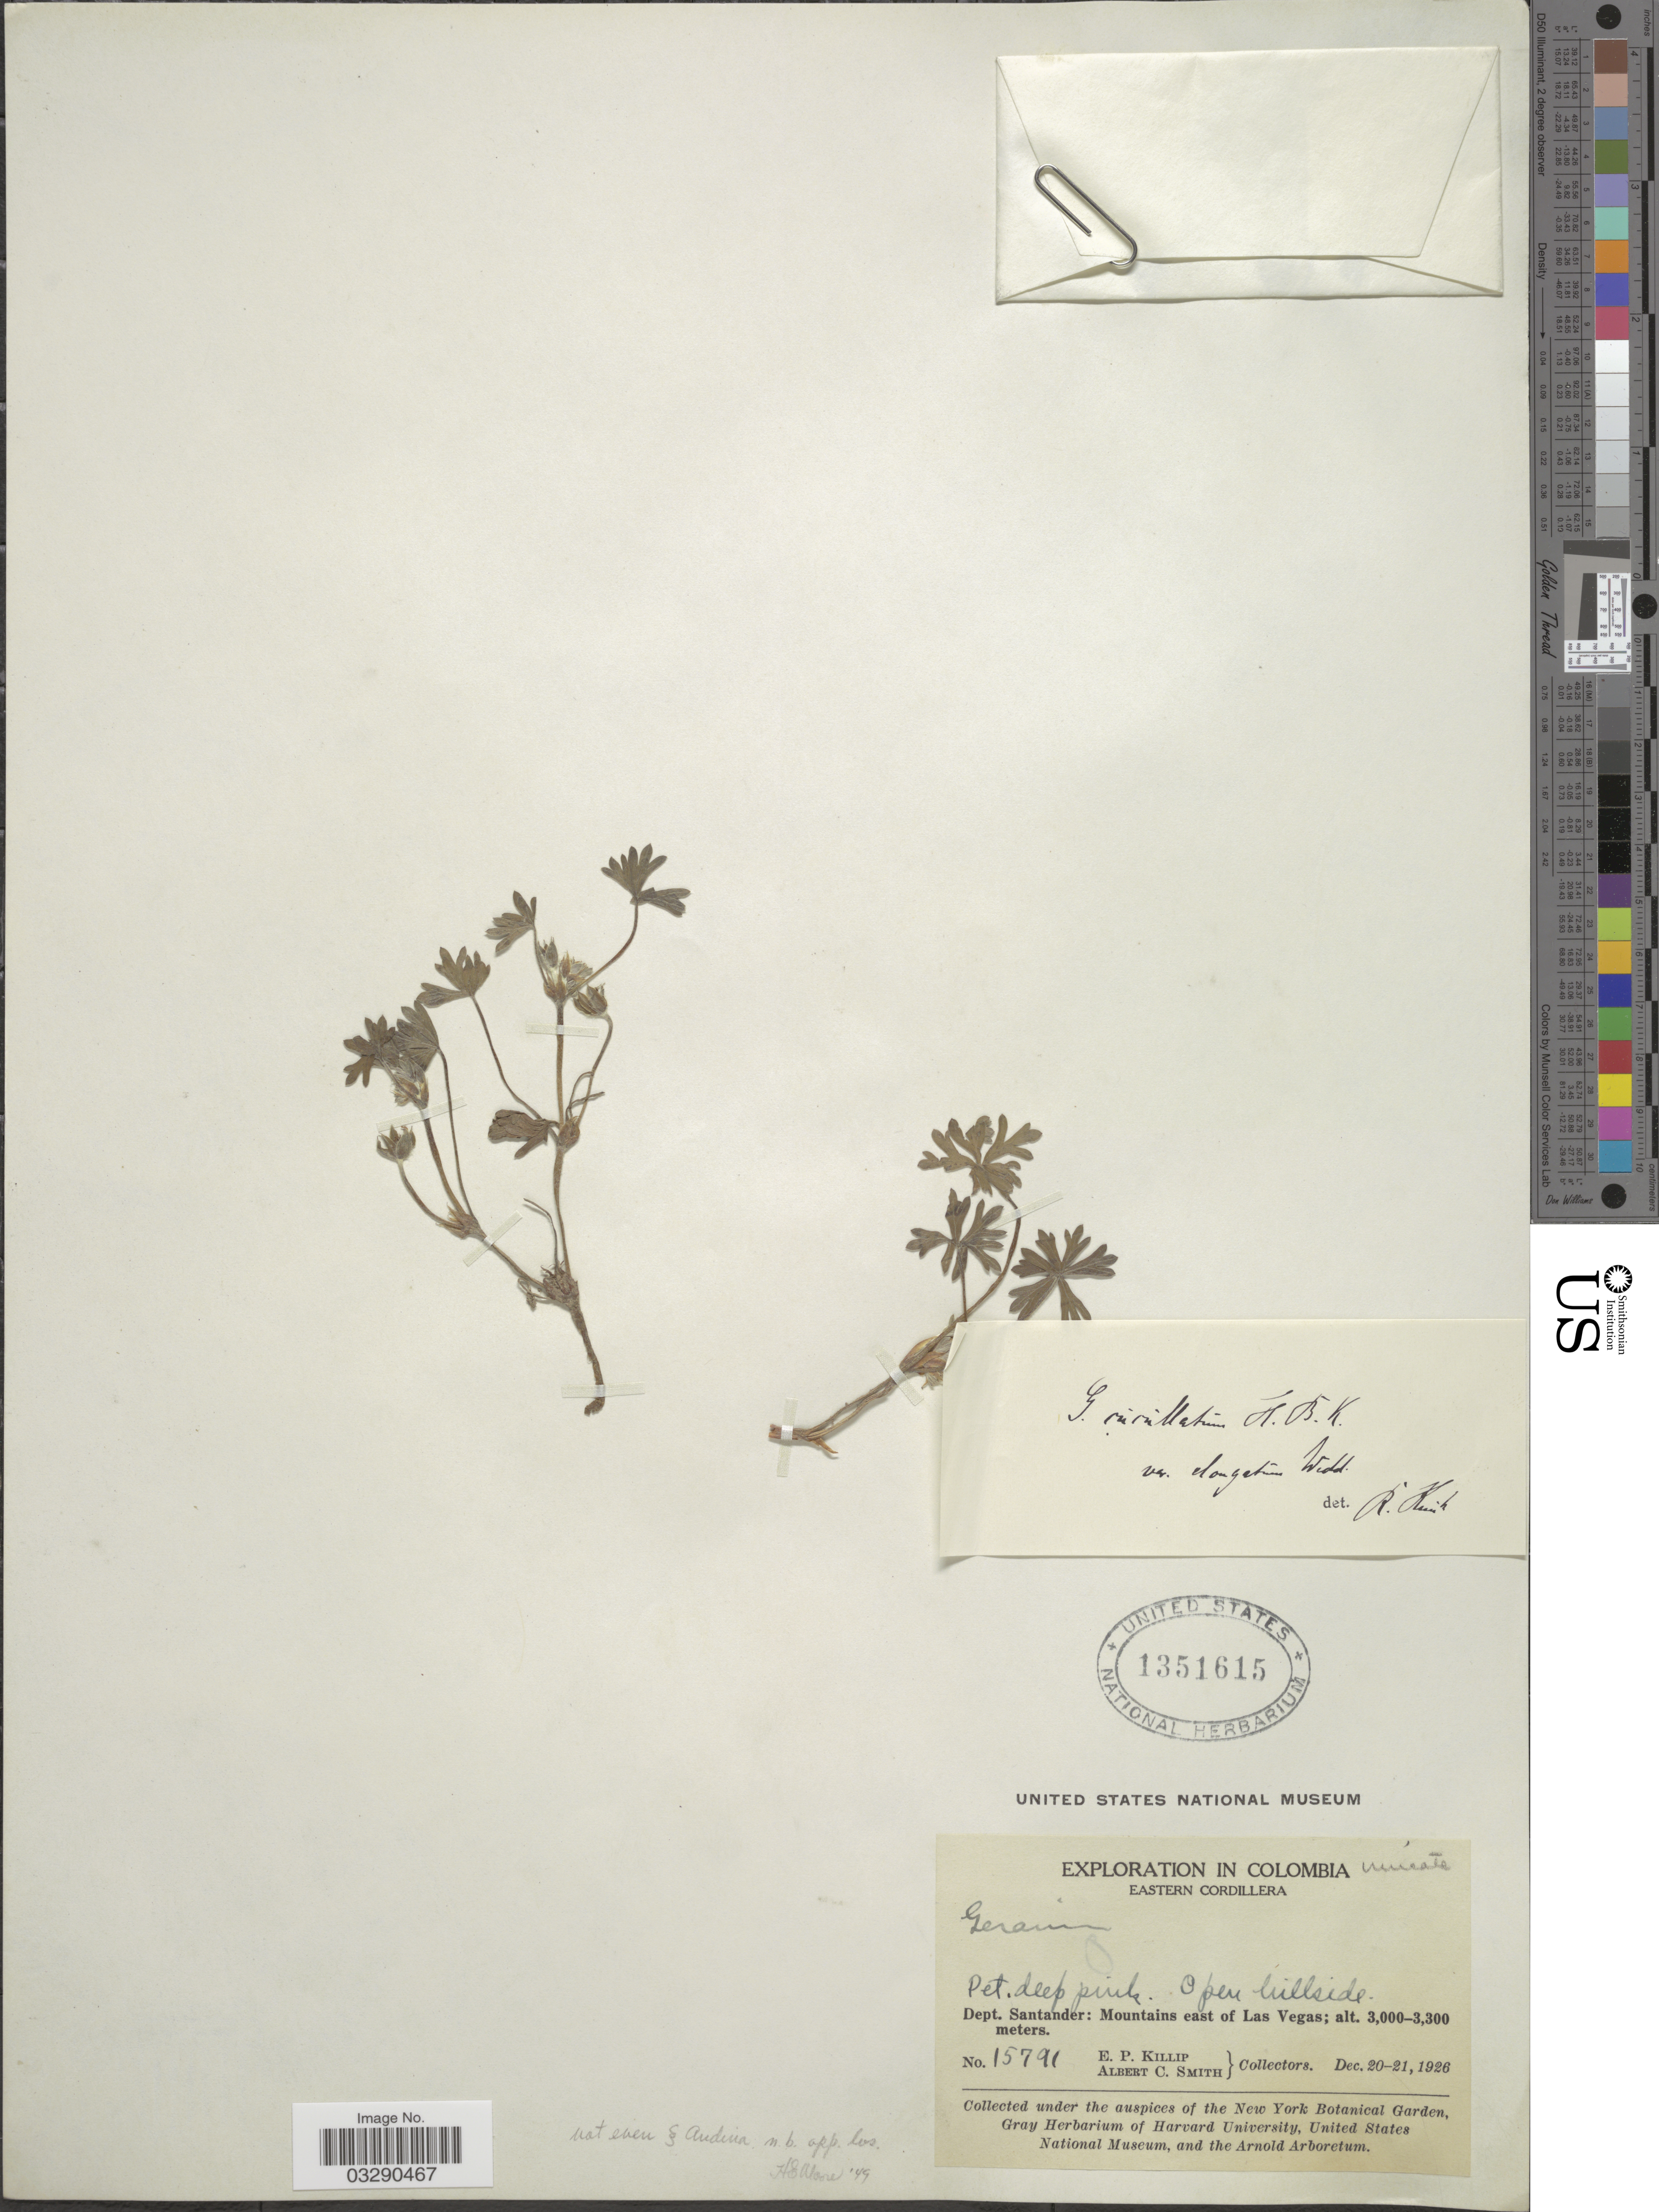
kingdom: Plantae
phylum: Tracheophyta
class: Magnoliopsida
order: Geraniales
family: Geraniaceae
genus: Geranium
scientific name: Geranium sp.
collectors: E. P. Killip & A. C. Smith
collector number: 15791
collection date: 1926-12-20/1926-12-21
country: Colombia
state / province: Santander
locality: Eastern Cordillera. Dept. Santander: Mountains east of Las Vegas.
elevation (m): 3000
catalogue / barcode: US 1351615